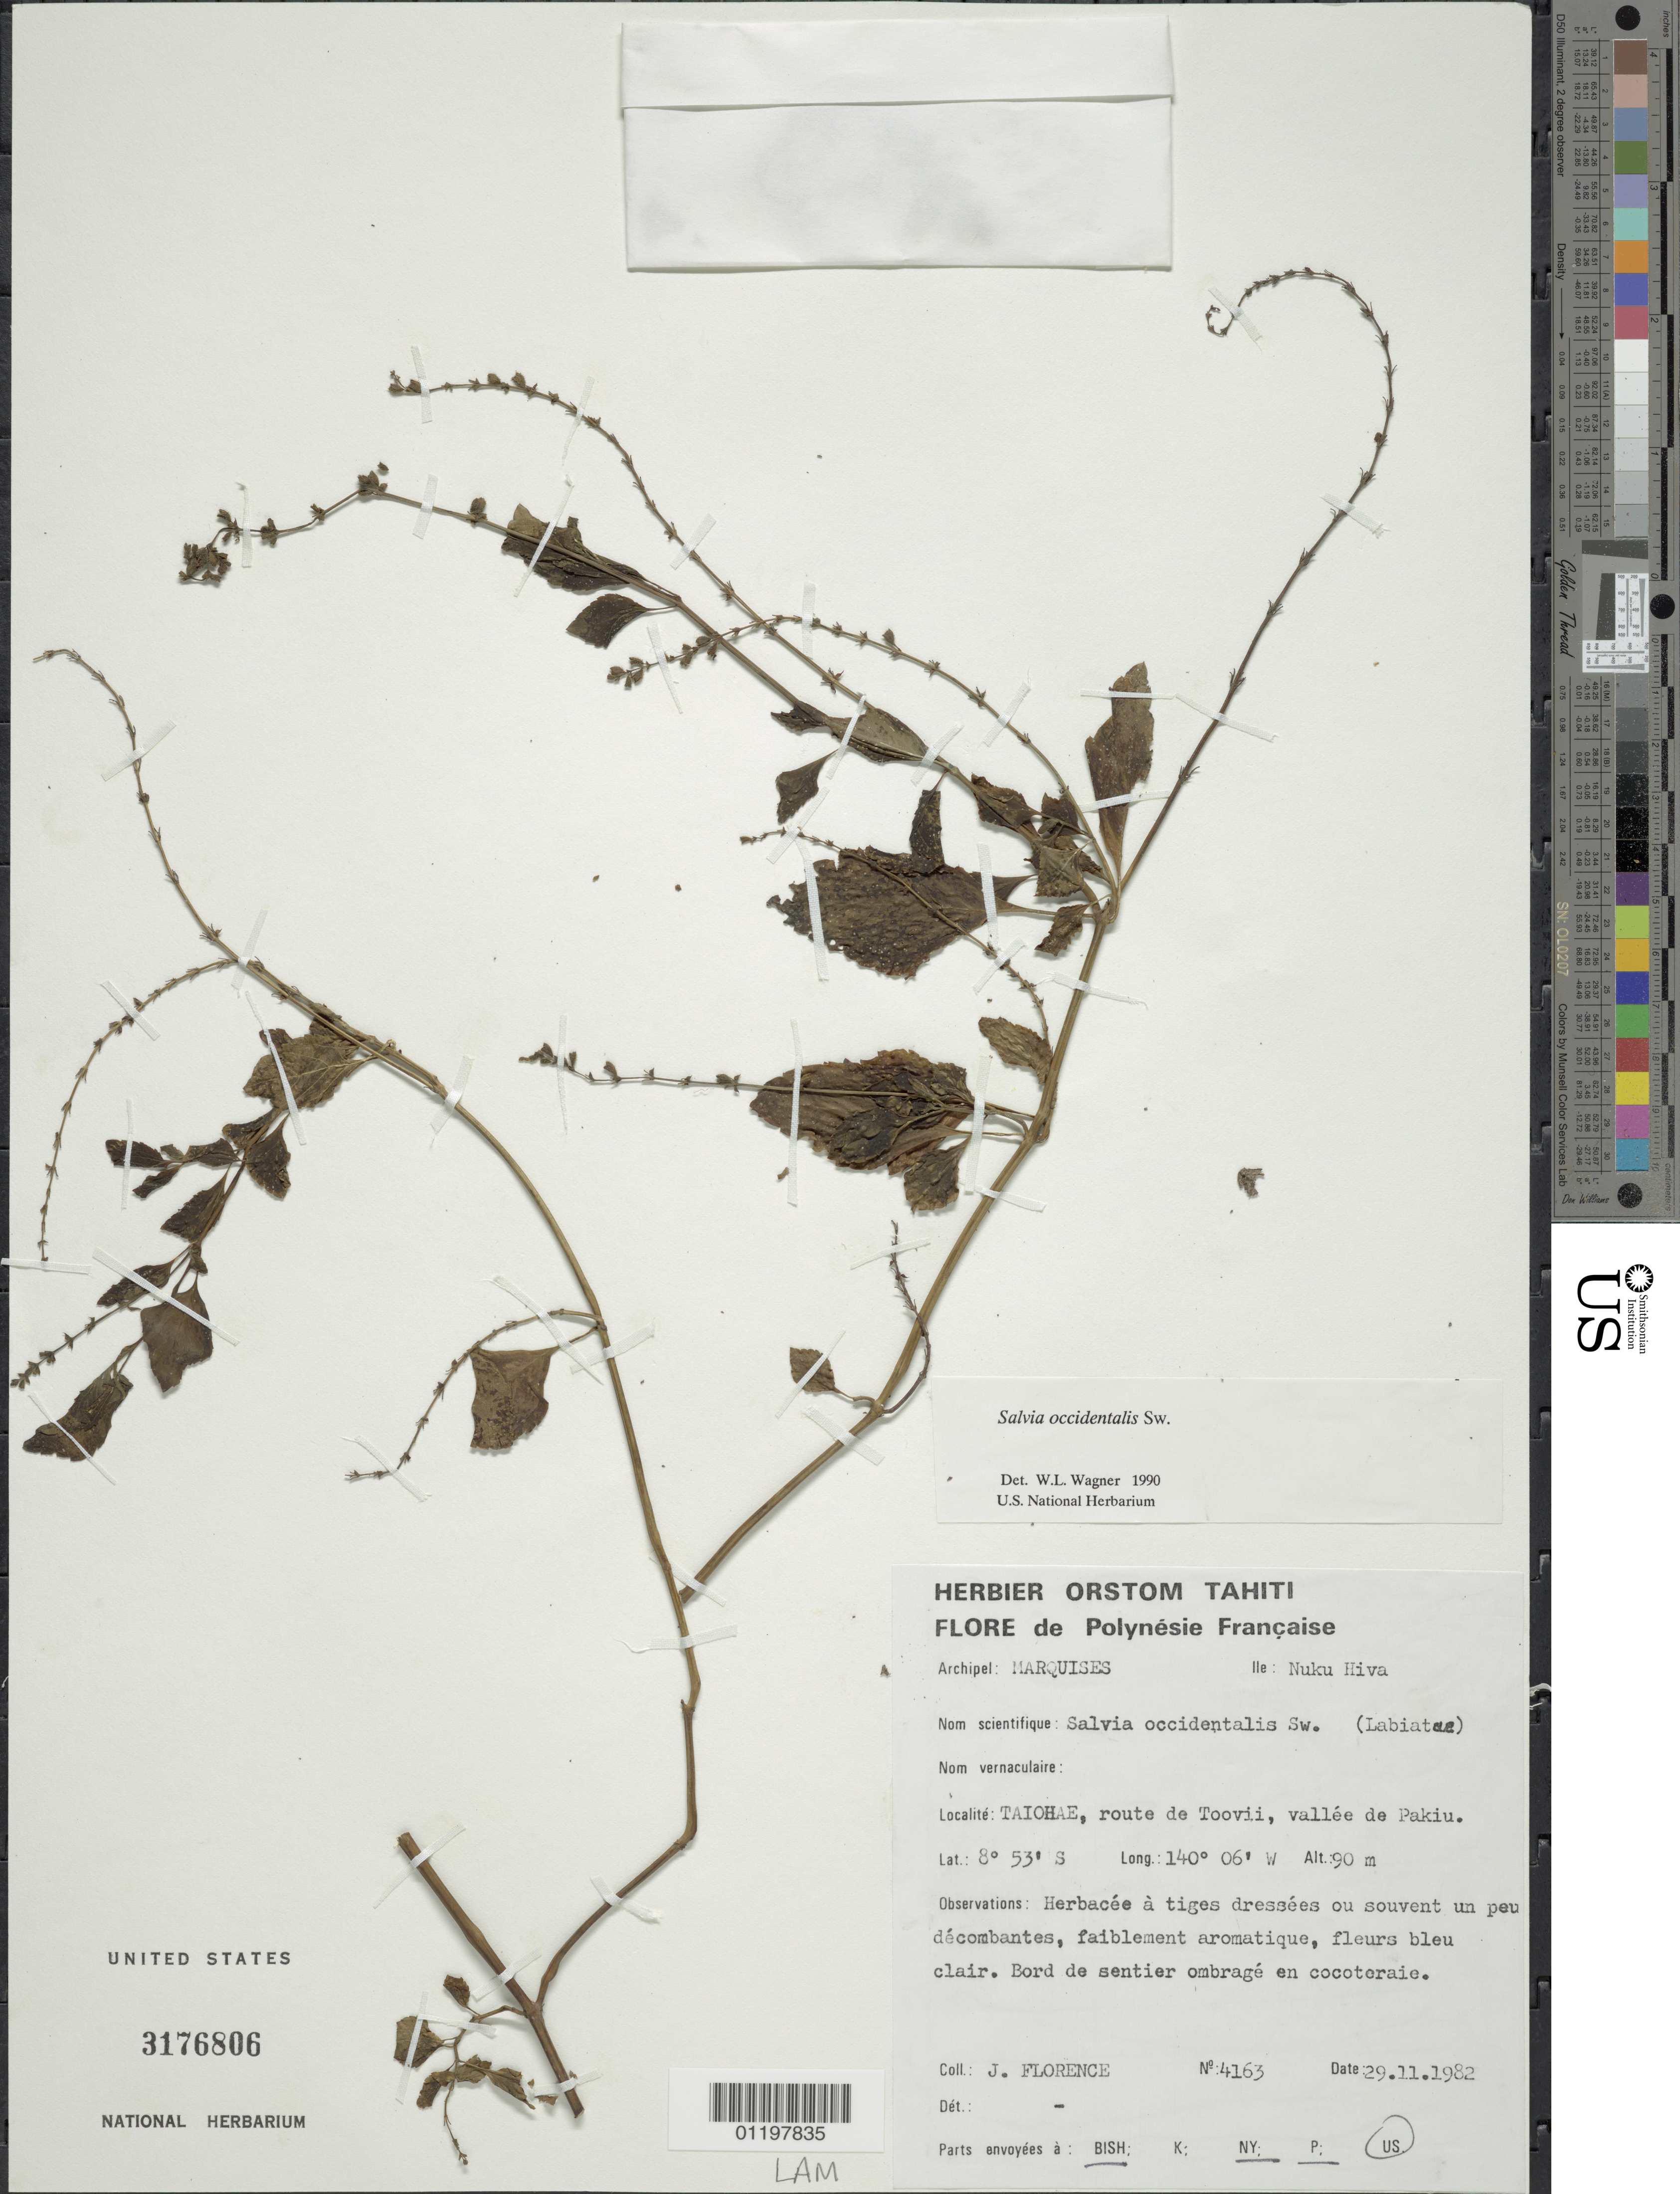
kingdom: Plantae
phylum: Tracheophyta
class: Magnoliopsida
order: Lamiales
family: Lamiaceae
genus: Salvia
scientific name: Salvia occidentalis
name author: Sw.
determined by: Wagner, W. L., (BOT), Smithsonian Institution - National Museum of Natural History (UNITED STATES)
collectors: J. Florence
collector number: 4163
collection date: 1982-11-29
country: French Polynesia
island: Nuku Hiva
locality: Taiohae, route de Toovii, vallée de Pakiu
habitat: Bord du sentier ombragé en cocoteraie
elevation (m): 90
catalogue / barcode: US 3176806